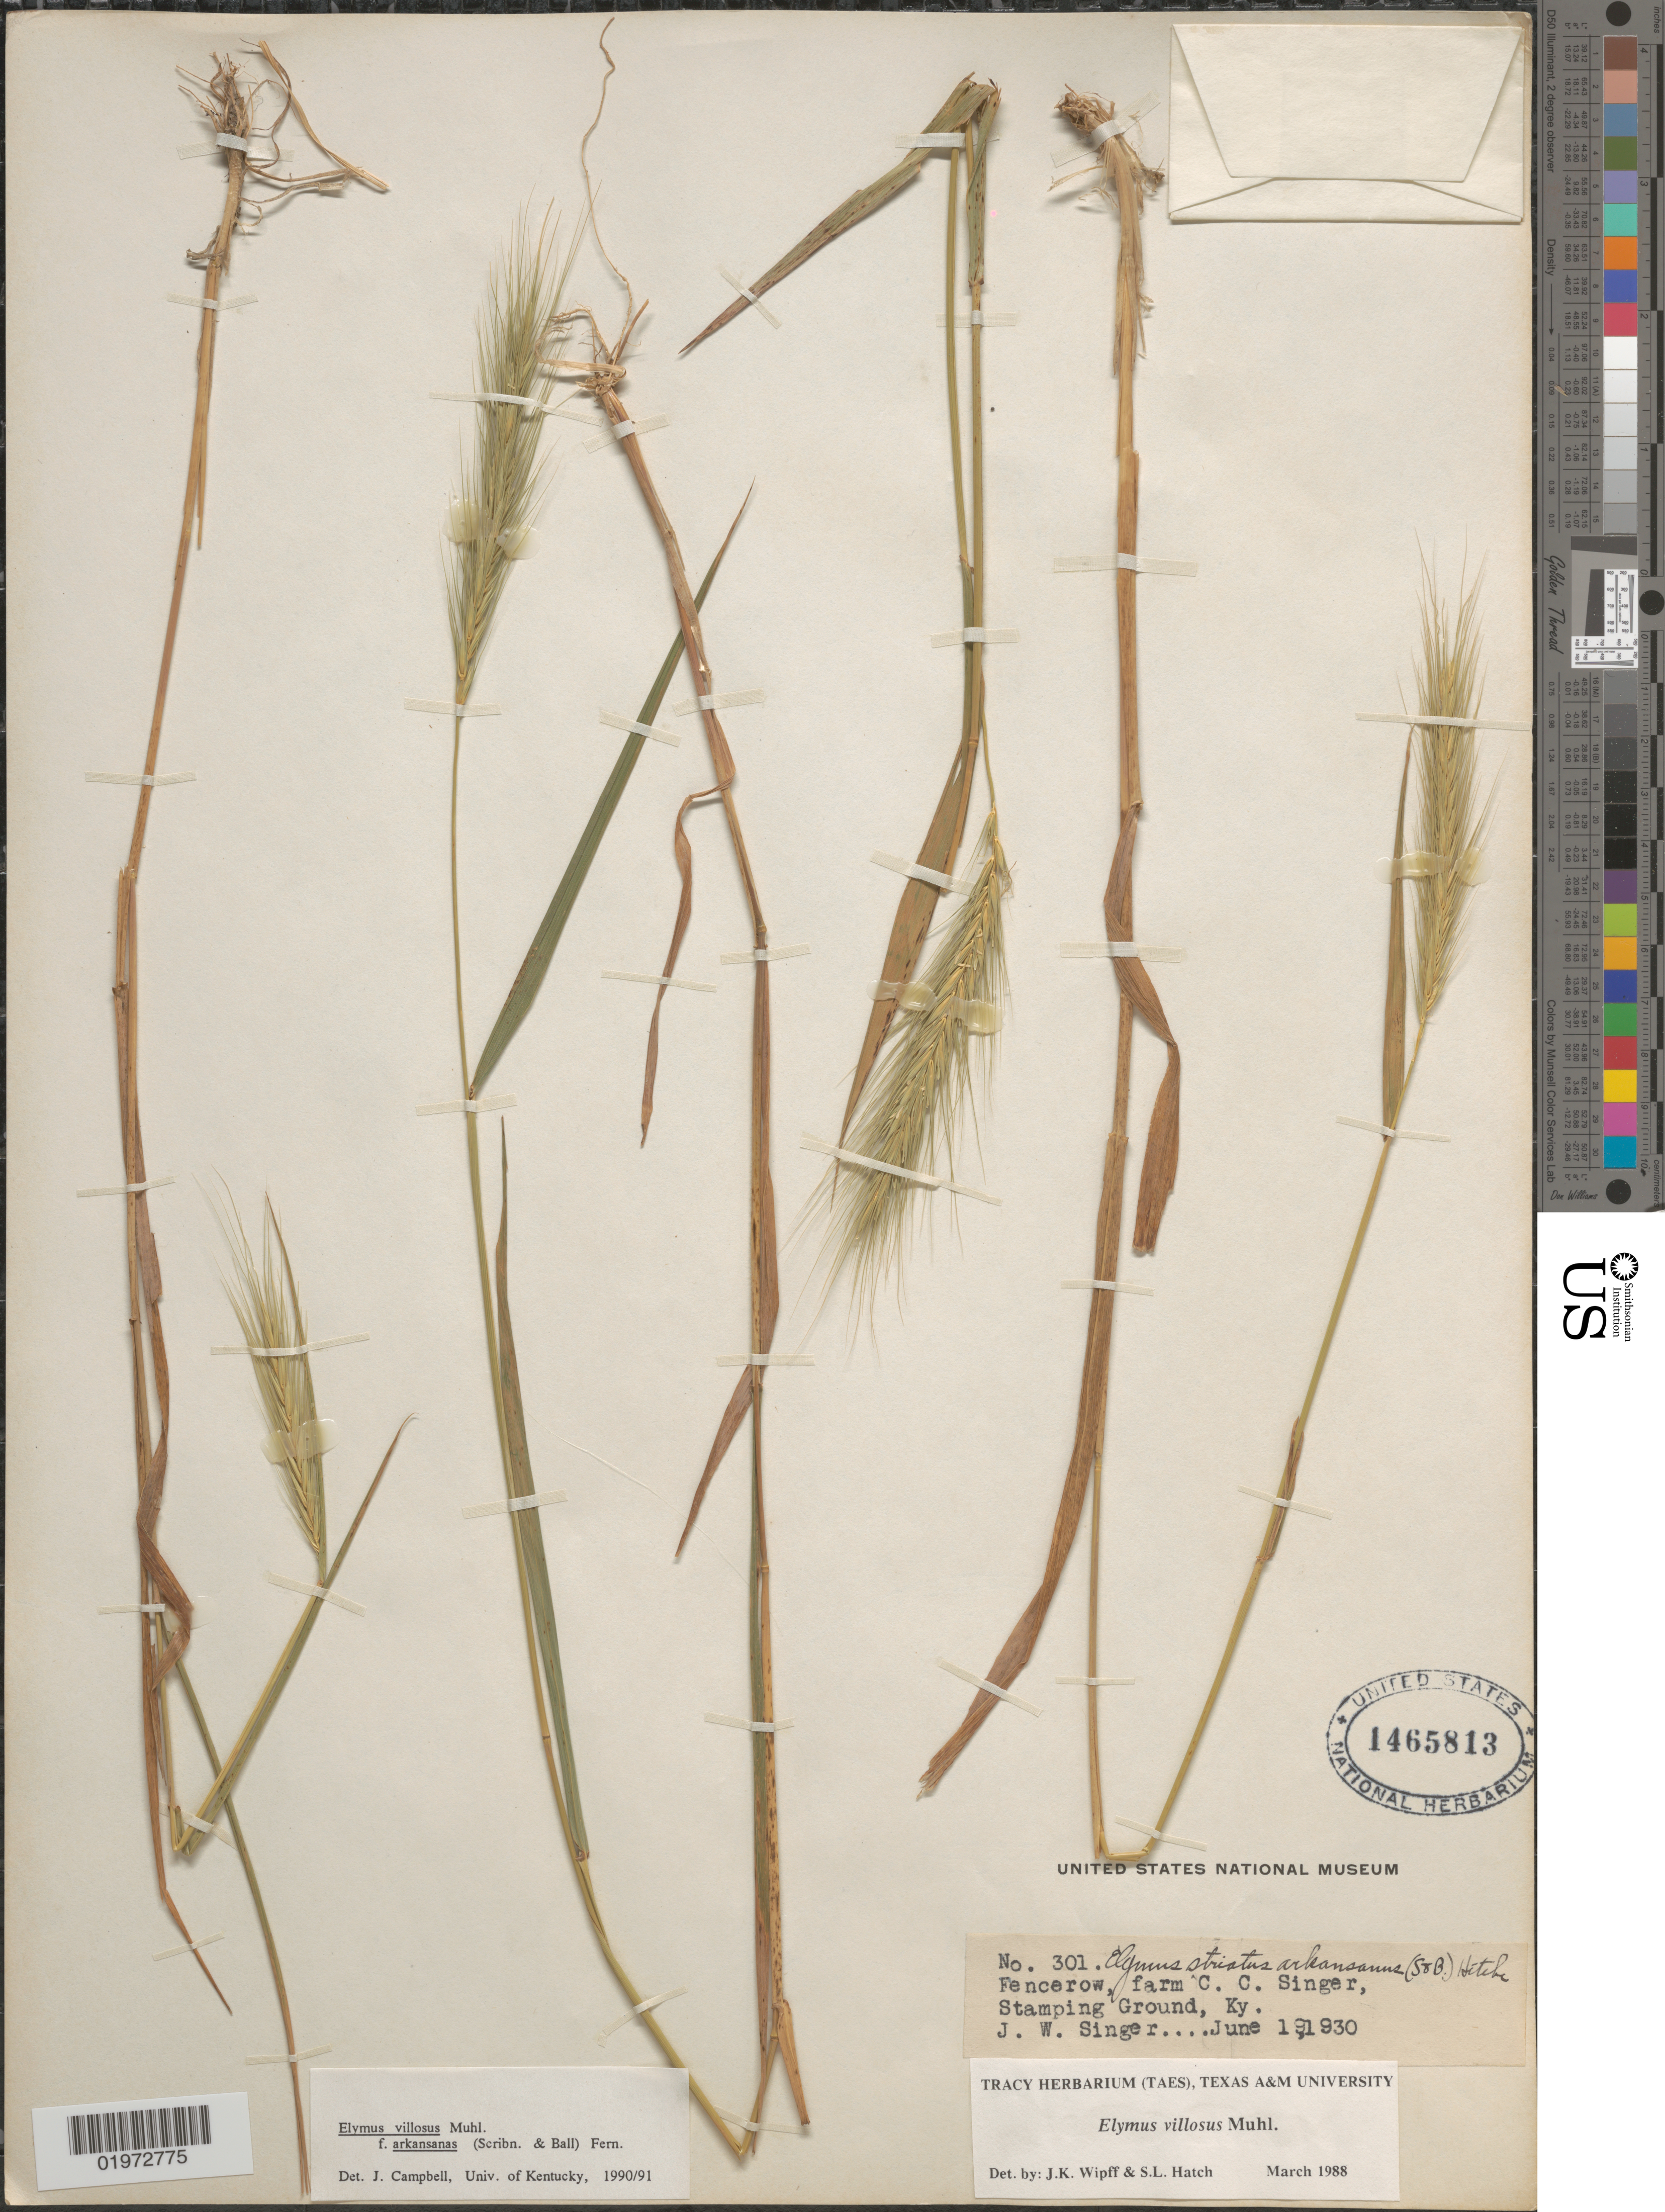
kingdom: Plantae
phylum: Tracheophyta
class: Liliopsida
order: Poales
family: Poaceae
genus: Elymus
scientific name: Elymus villosus var. arkansanus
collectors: J. EW. Singer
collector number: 301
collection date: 1930-06-19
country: United States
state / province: Kentucky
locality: Fencerow, farm C. C. Singer, Stamping Ground.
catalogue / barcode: US 1465813